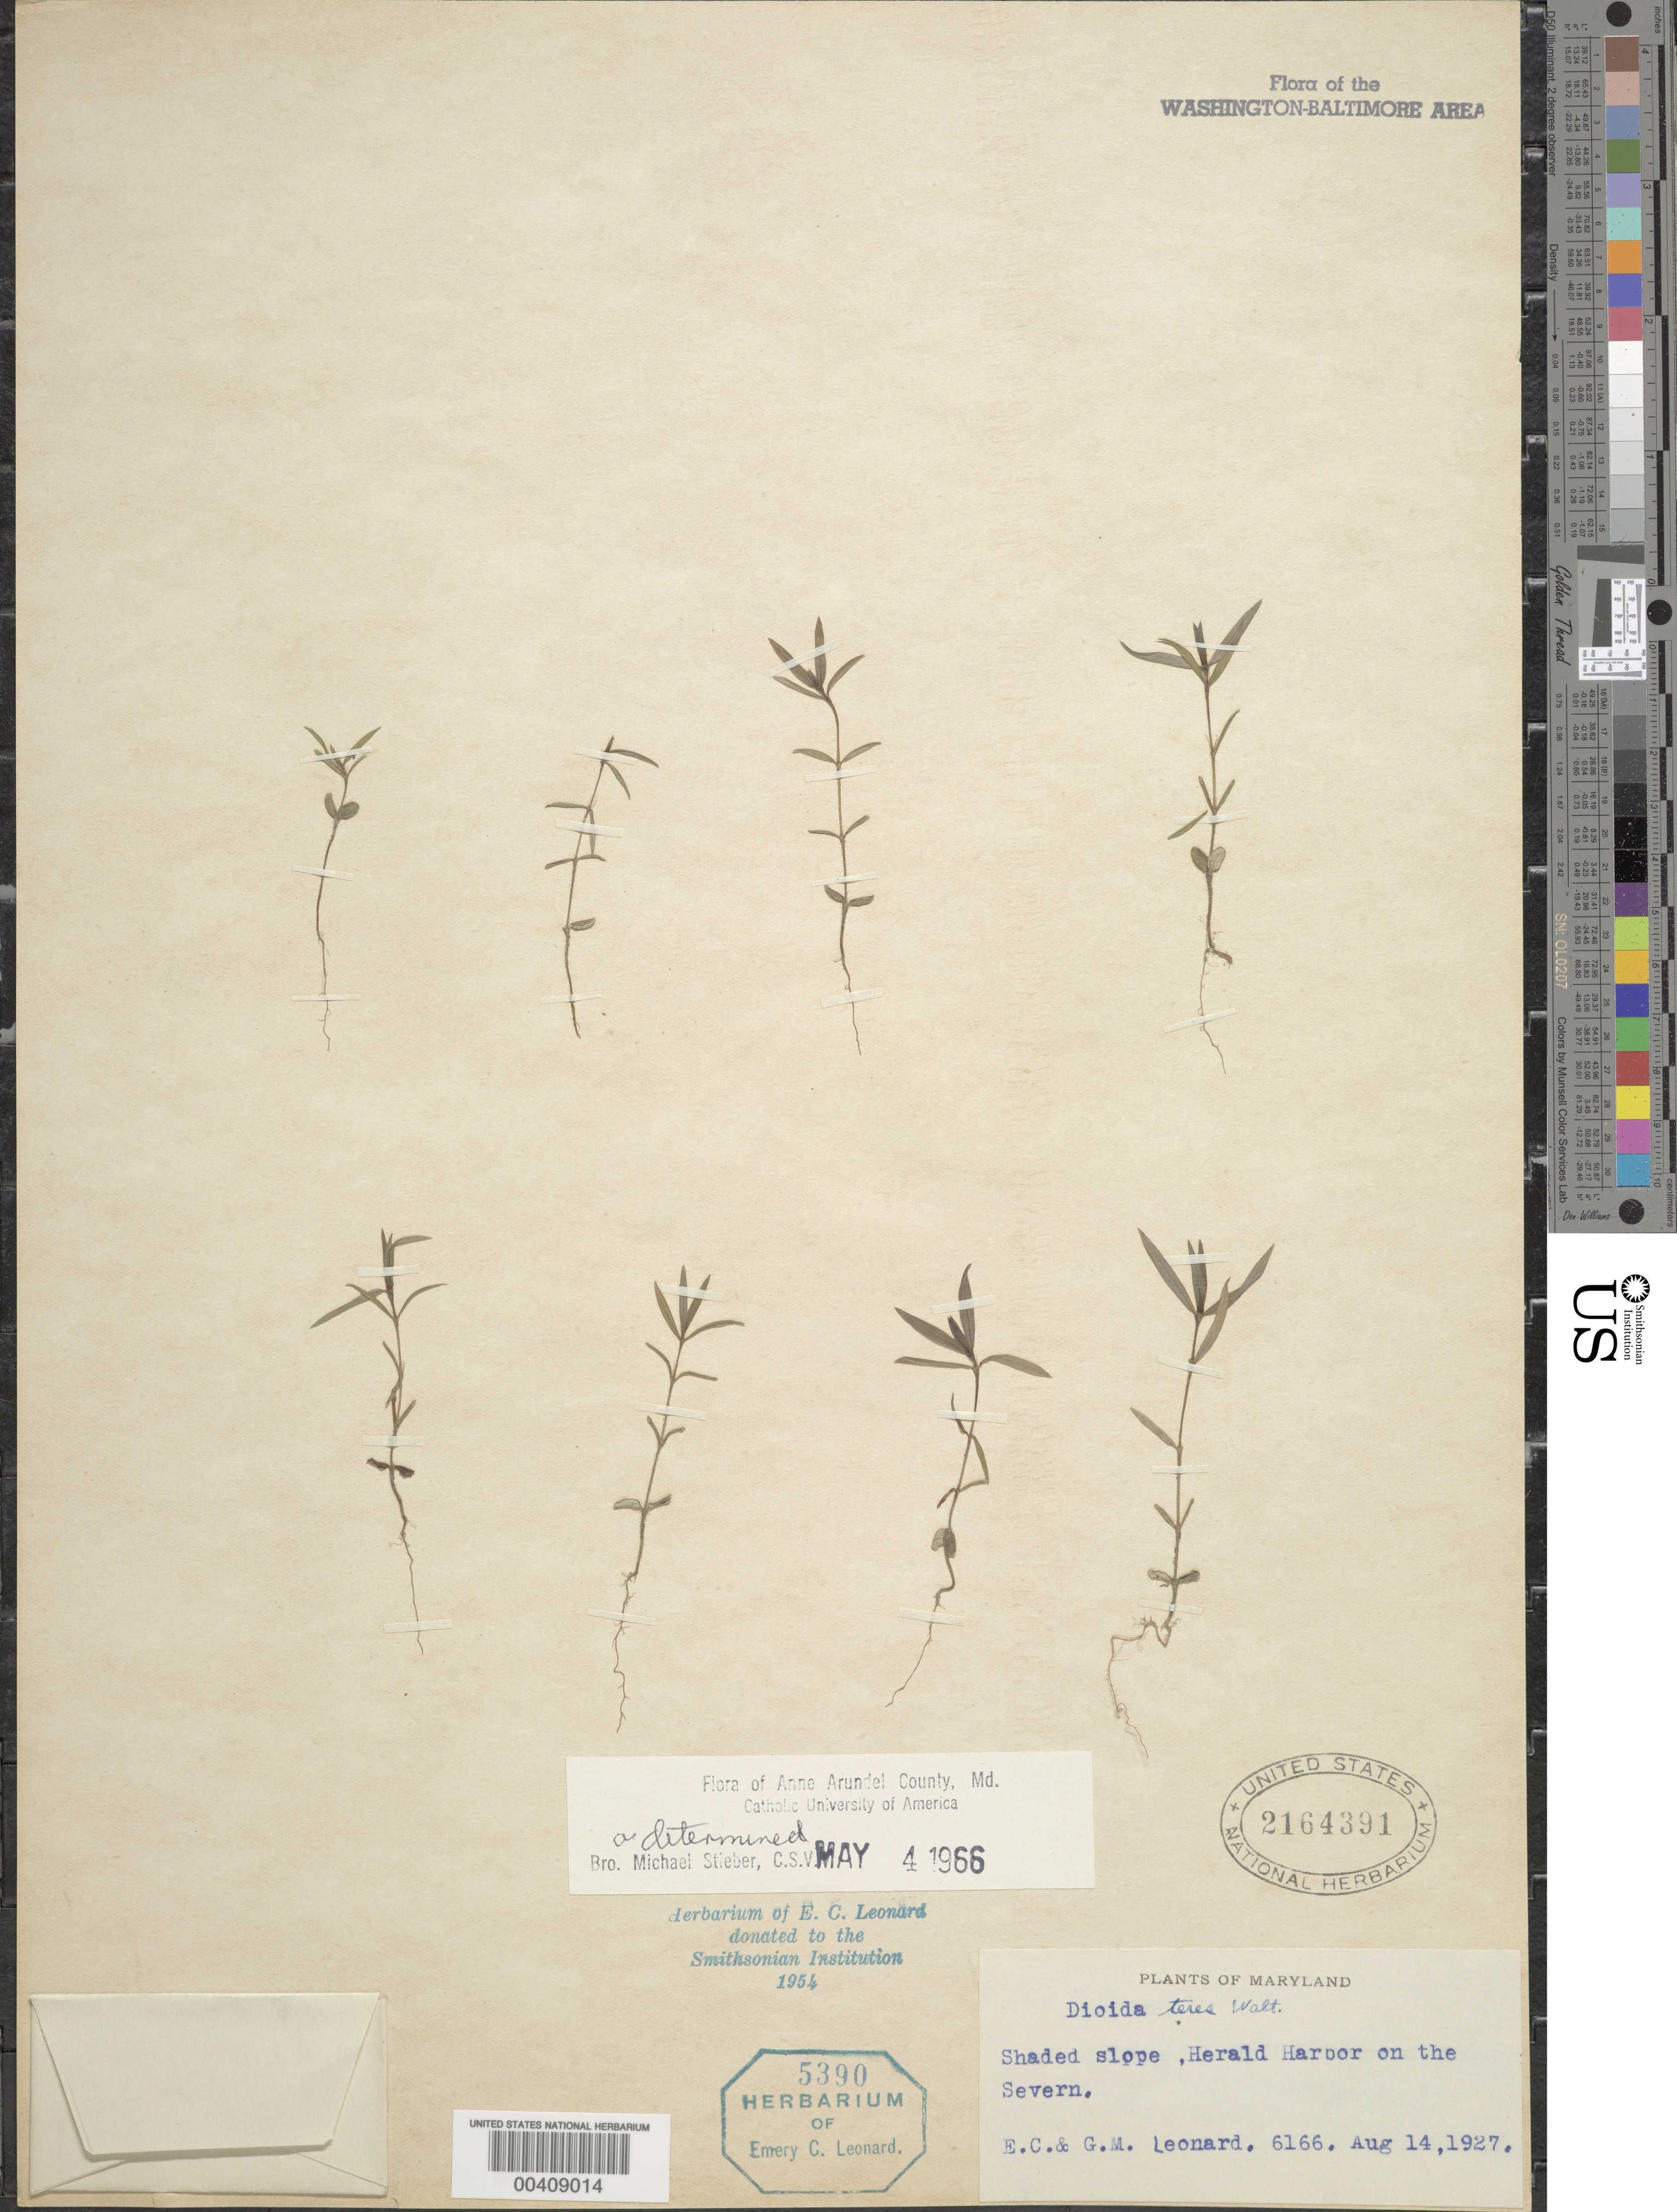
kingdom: Plantae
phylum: Tracheophyta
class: Magnoliopsida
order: Gentianales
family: Rubiaceae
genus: Diodia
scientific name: Diodia teres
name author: Walter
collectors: E. C. Leonard & G. M. Leonard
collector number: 6166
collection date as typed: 14 Aug 1927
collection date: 1927-08-14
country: United States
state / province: Maryland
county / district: Anne Arundel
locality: Herald Harbor, Severn River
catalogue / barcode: US 2164391